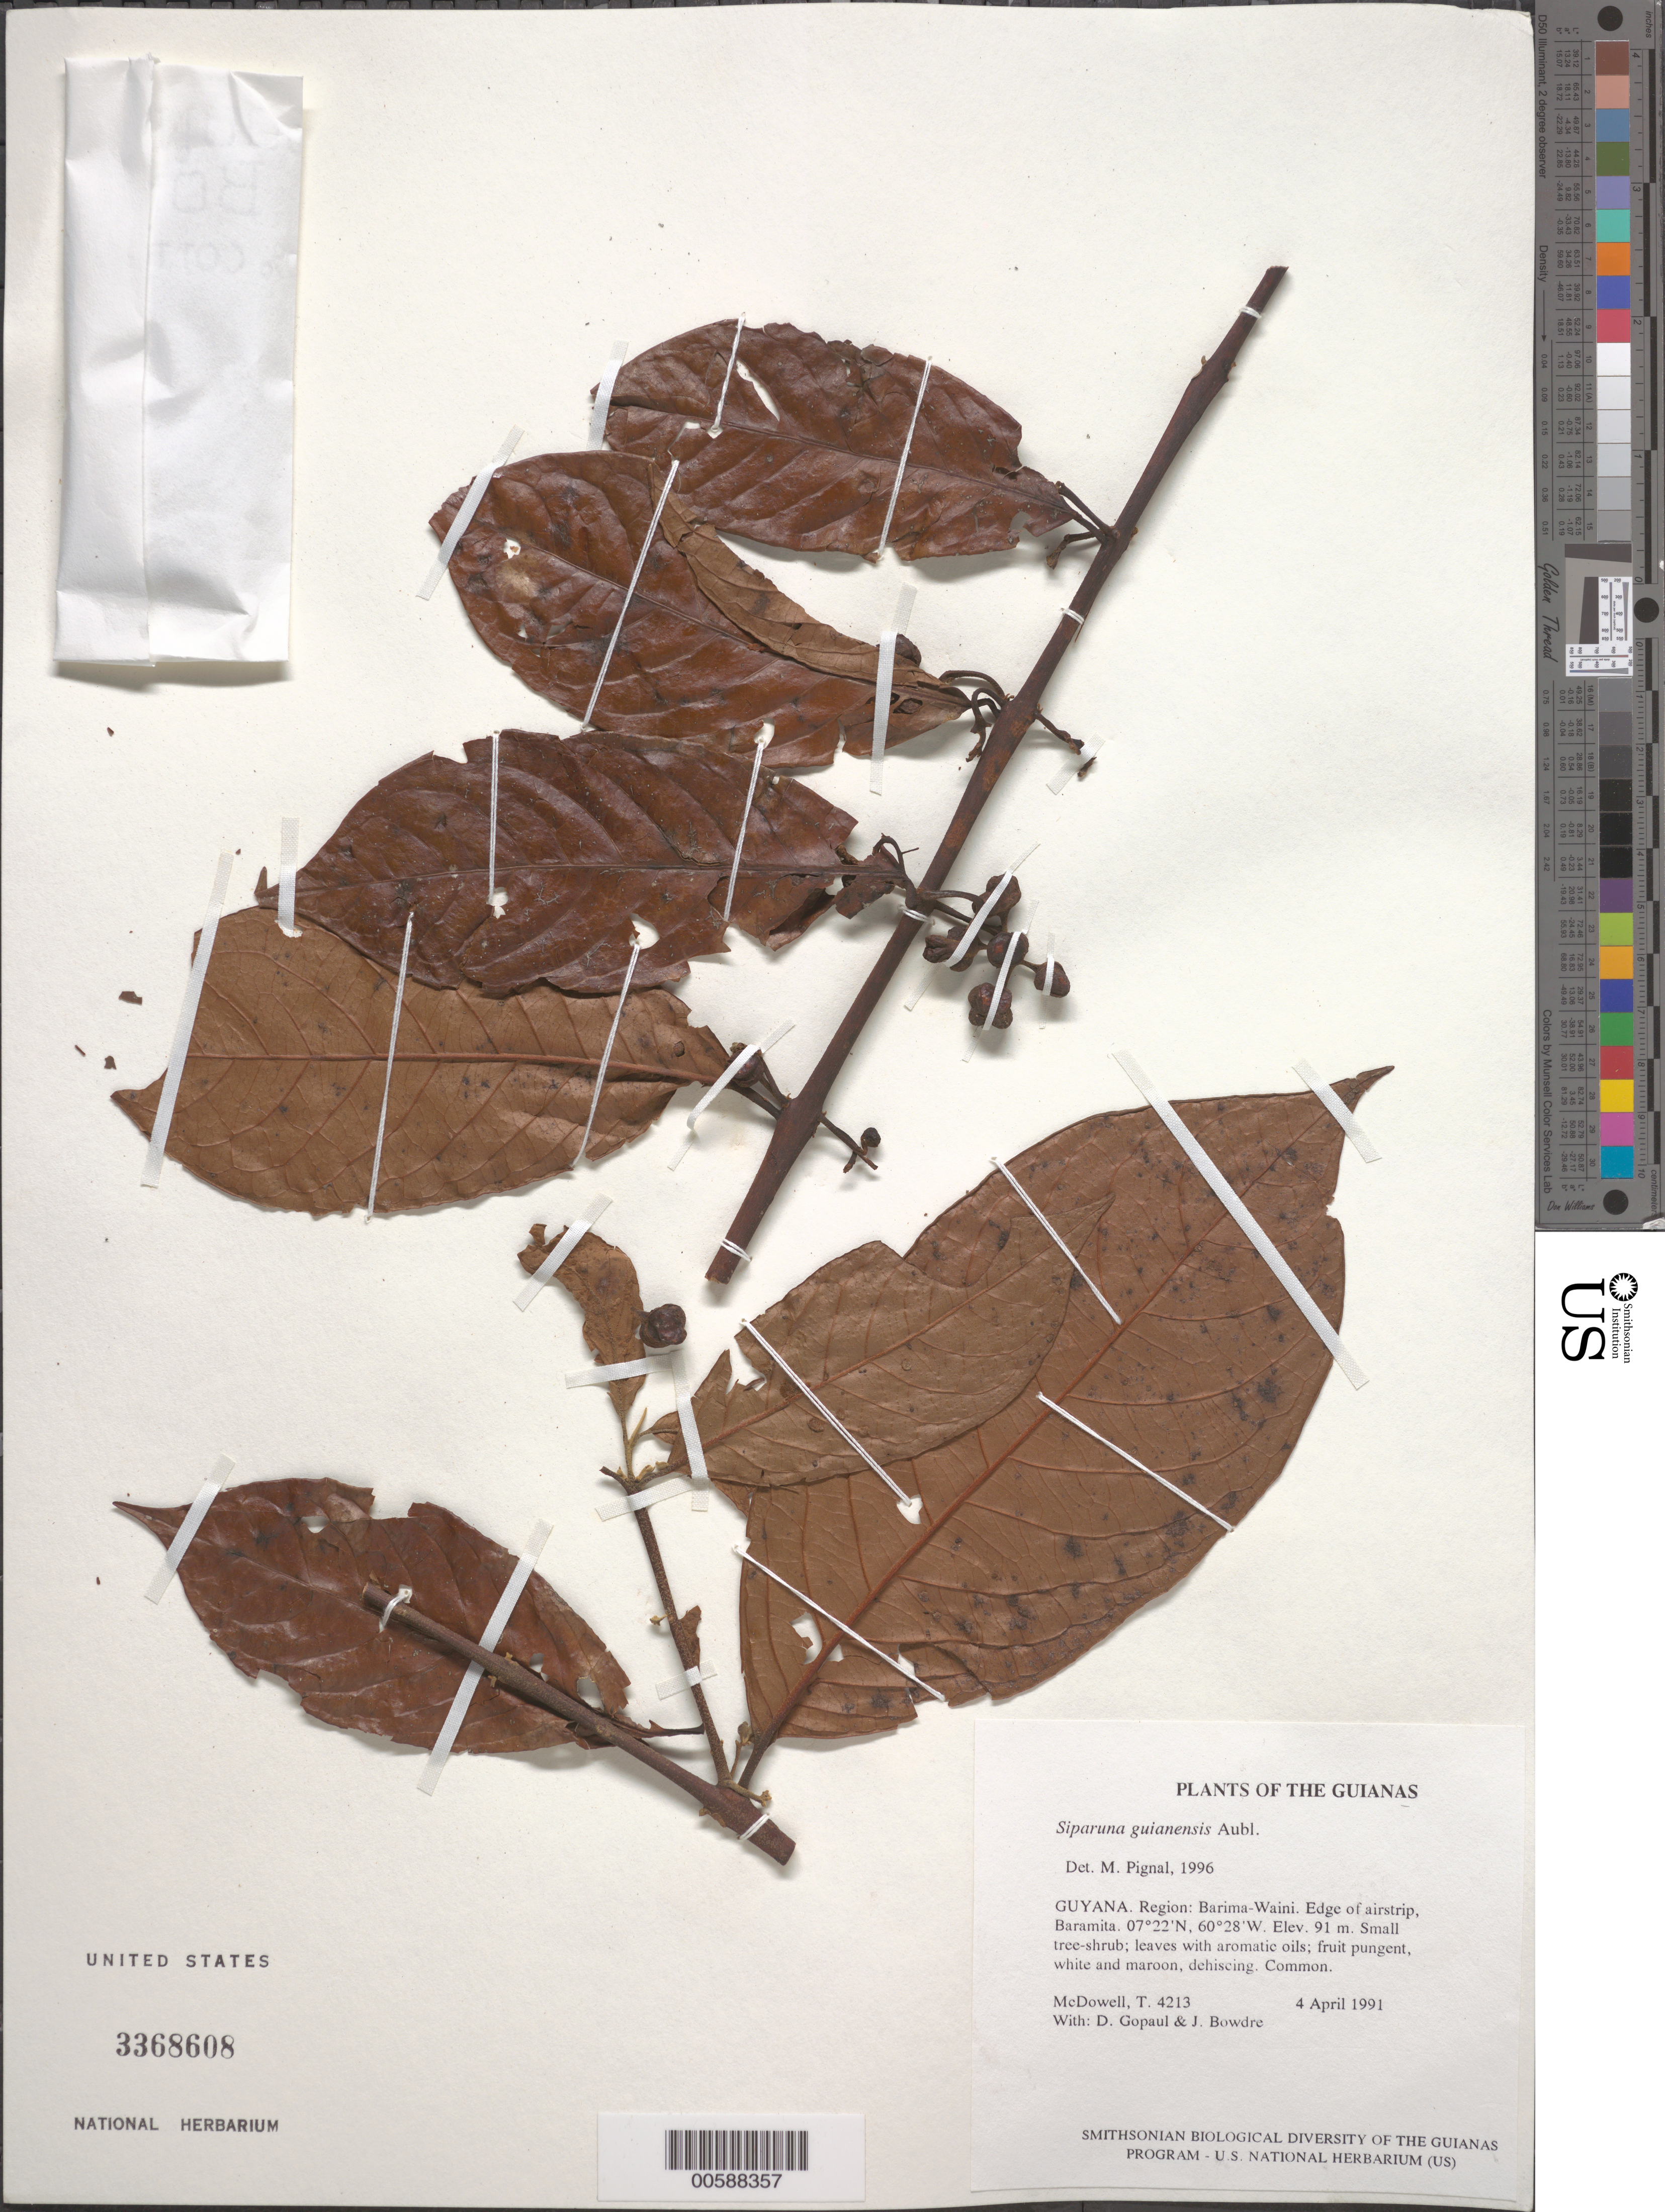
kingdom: Plantae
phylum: Tracheophyta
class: Magnoliopsida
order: Laurales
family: Siparunaceae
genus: Siparuna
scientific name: Siparuna guianensis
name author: Aubl.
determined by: Pignal, M.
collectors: T. McDowell, D. Gopaul & J. Bowdre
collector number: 4213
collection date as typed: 4 April 1991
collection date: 1991-04-04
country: Guyana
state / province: Barima-Waini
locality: Edge of airstrip, Baramita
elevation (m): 91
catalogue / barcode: US 3368608